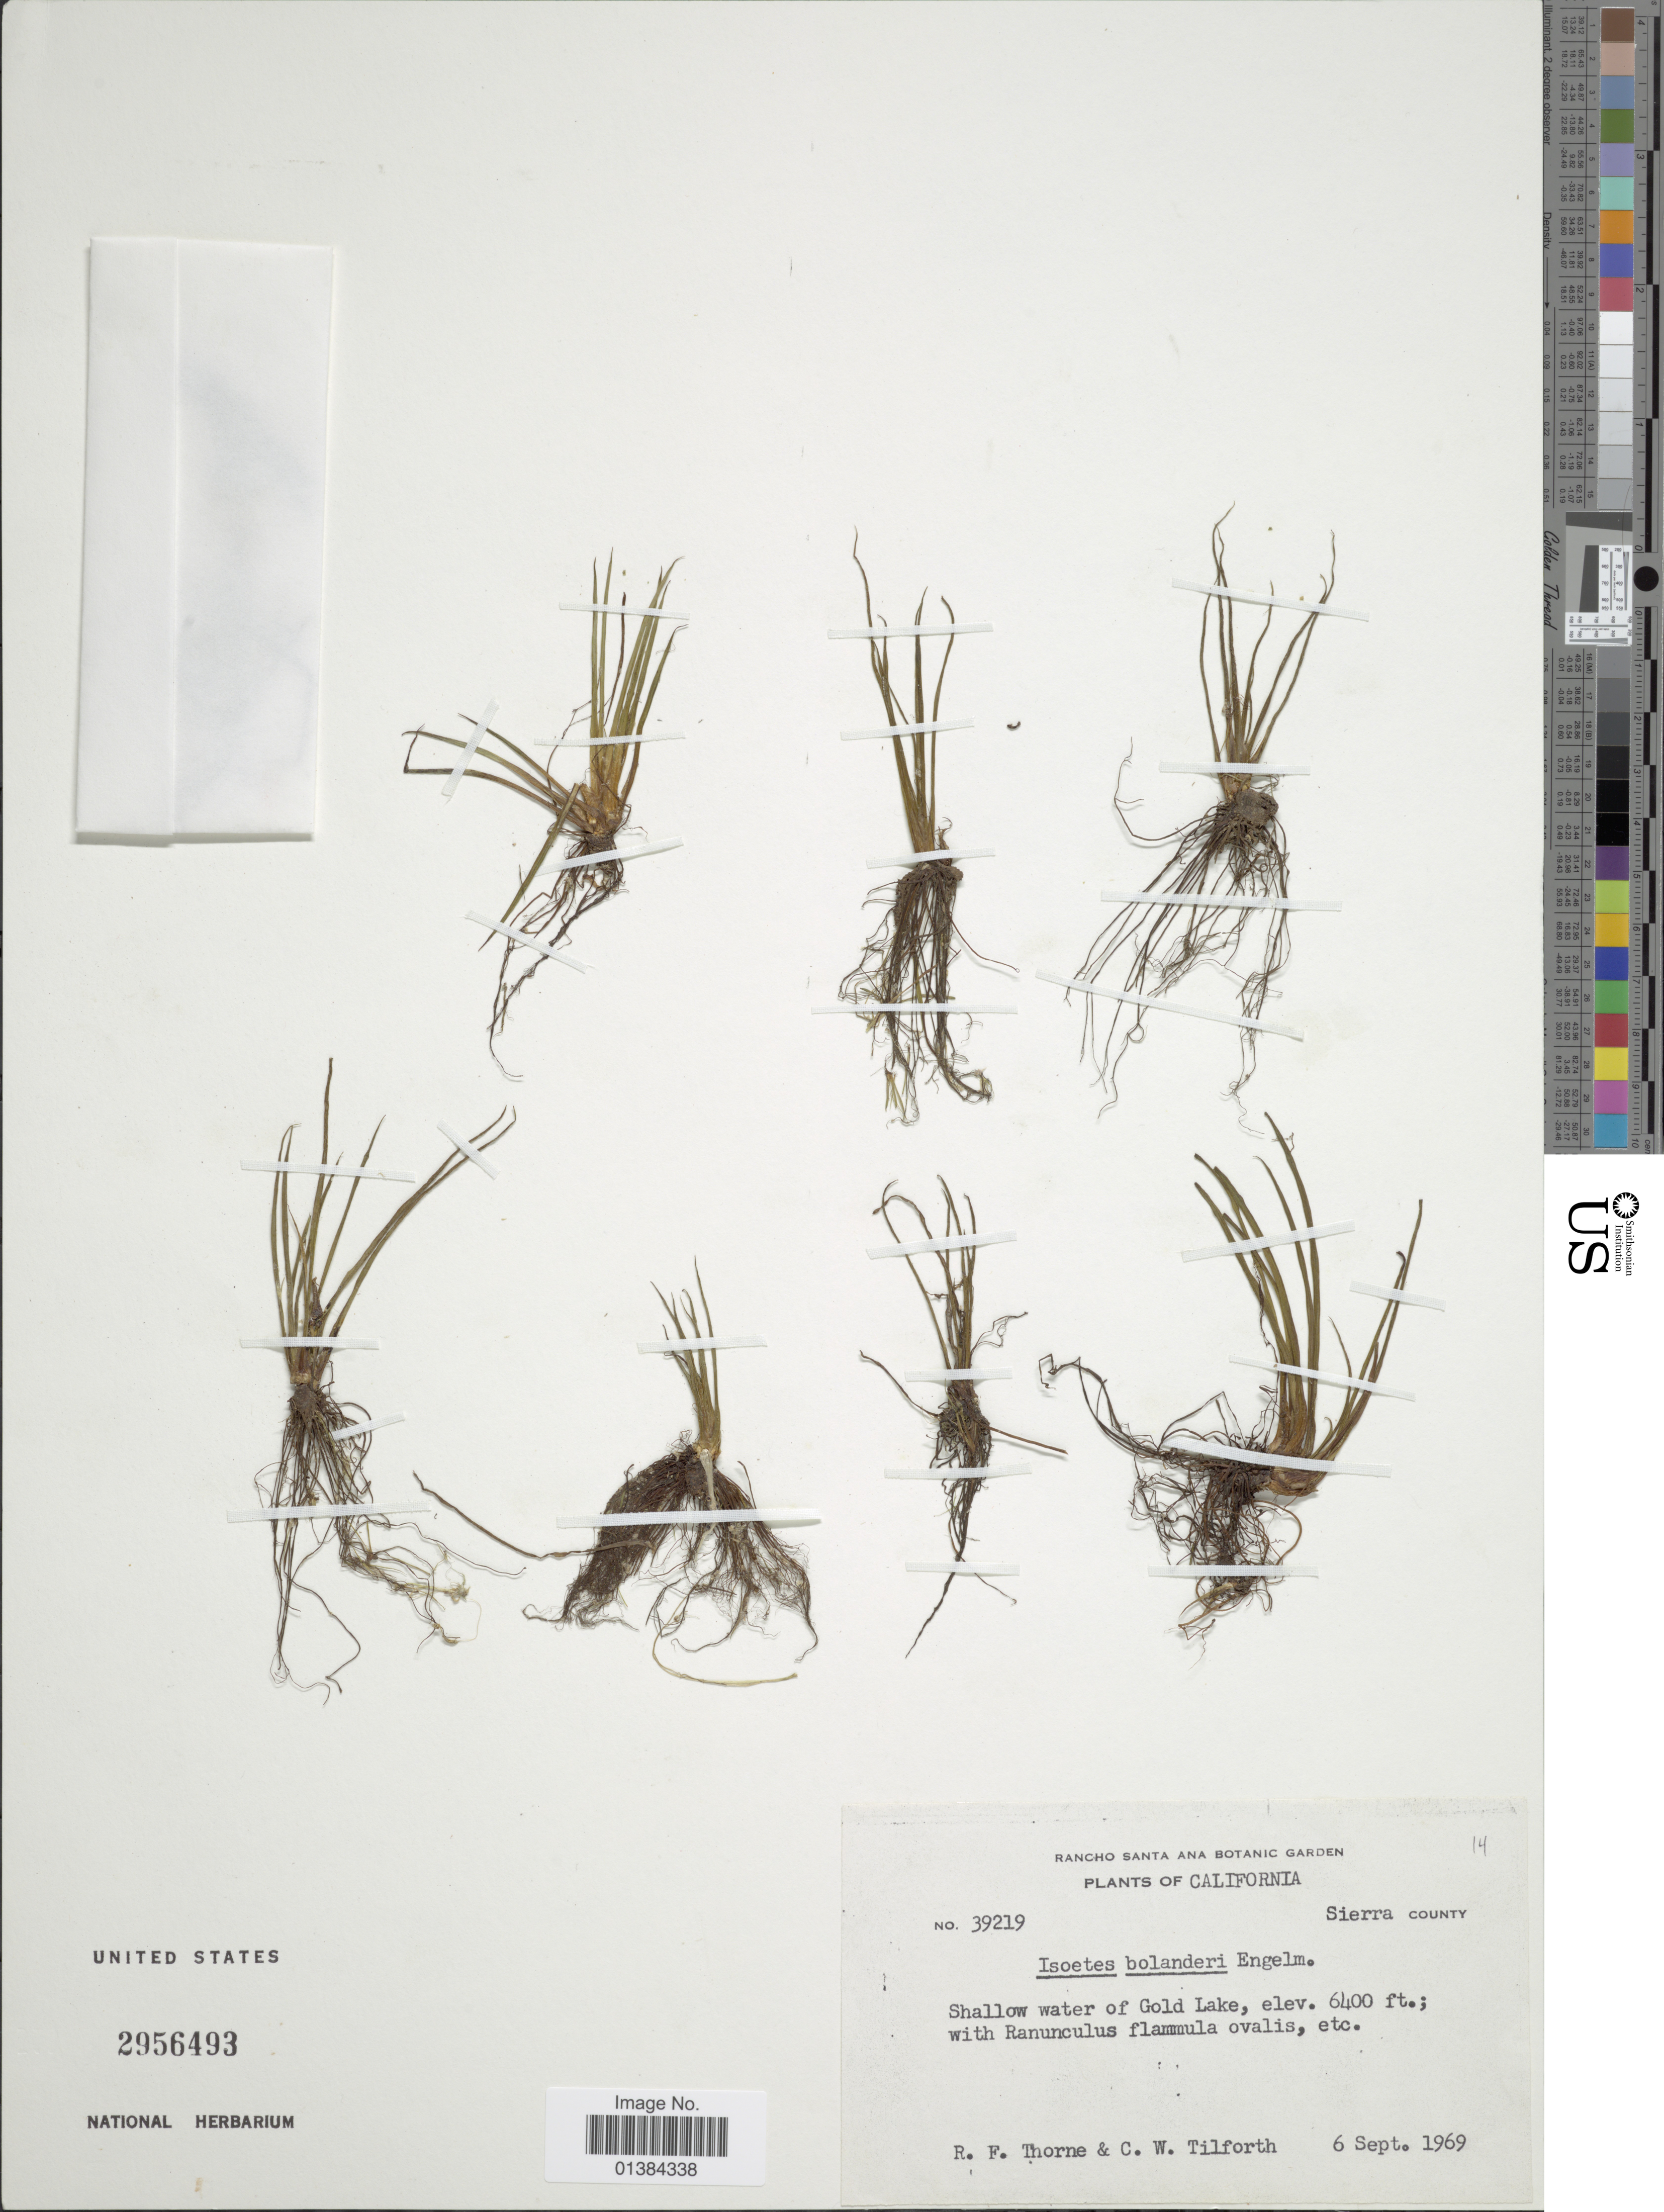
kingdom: Plantae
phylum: Tracheophyta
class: Lycopodiopsida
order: Isoetales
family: Isoetaceae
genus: Isoetes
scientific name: Isoetes bolanderi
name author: Engelm.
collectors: R. F. Thorne & C. Tilforth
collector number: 39219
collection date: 1969-09-06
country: United States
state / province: California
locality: Shallow water of Gold Lake.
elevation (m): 1951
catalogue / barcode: US 2956493